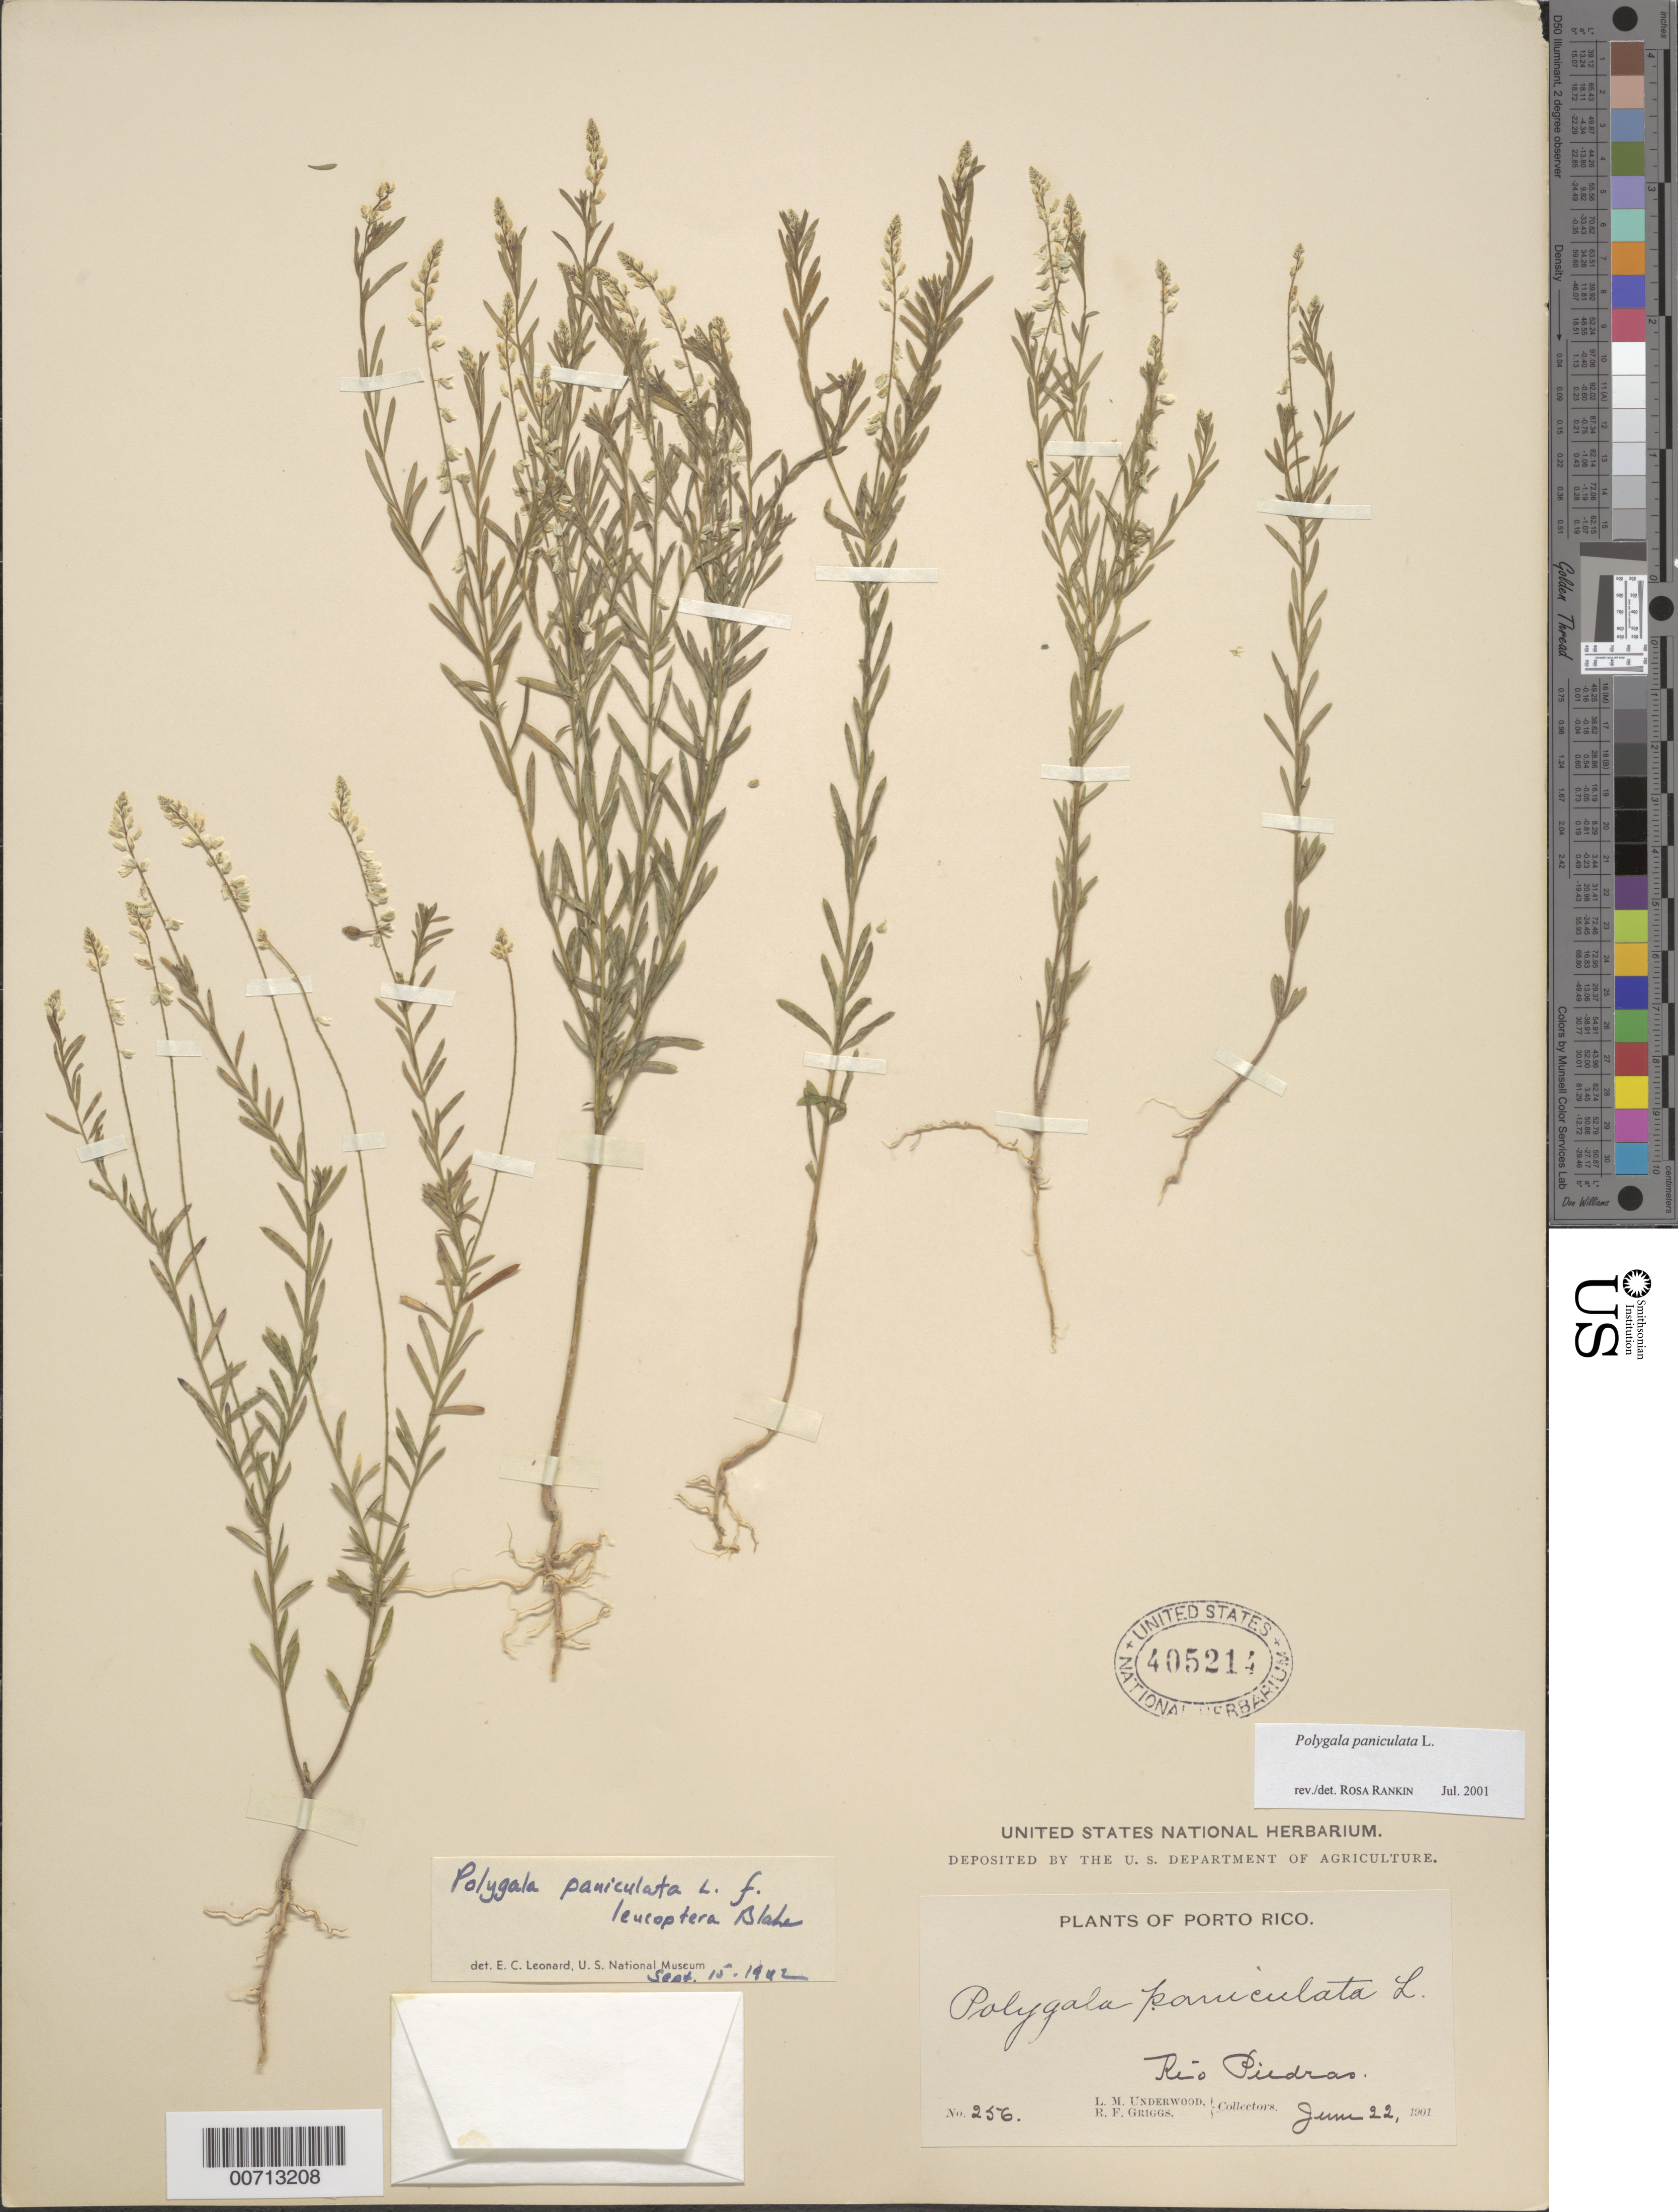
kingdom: Plantae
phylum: Tracheophyta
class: Magnoliopsida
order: Fabales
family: Polygalaceae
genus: Polygala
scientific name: Polygala paniculata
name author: L.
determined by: Rankin Rodriguez, Rosa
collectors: L. M. Underwood & R. F. Griggs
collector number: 256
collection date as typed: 22 Jun 1901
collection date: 1901-06-22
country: Puerto Rico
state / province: Rio Piedras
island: Greater Antilles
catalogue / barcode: US 405214